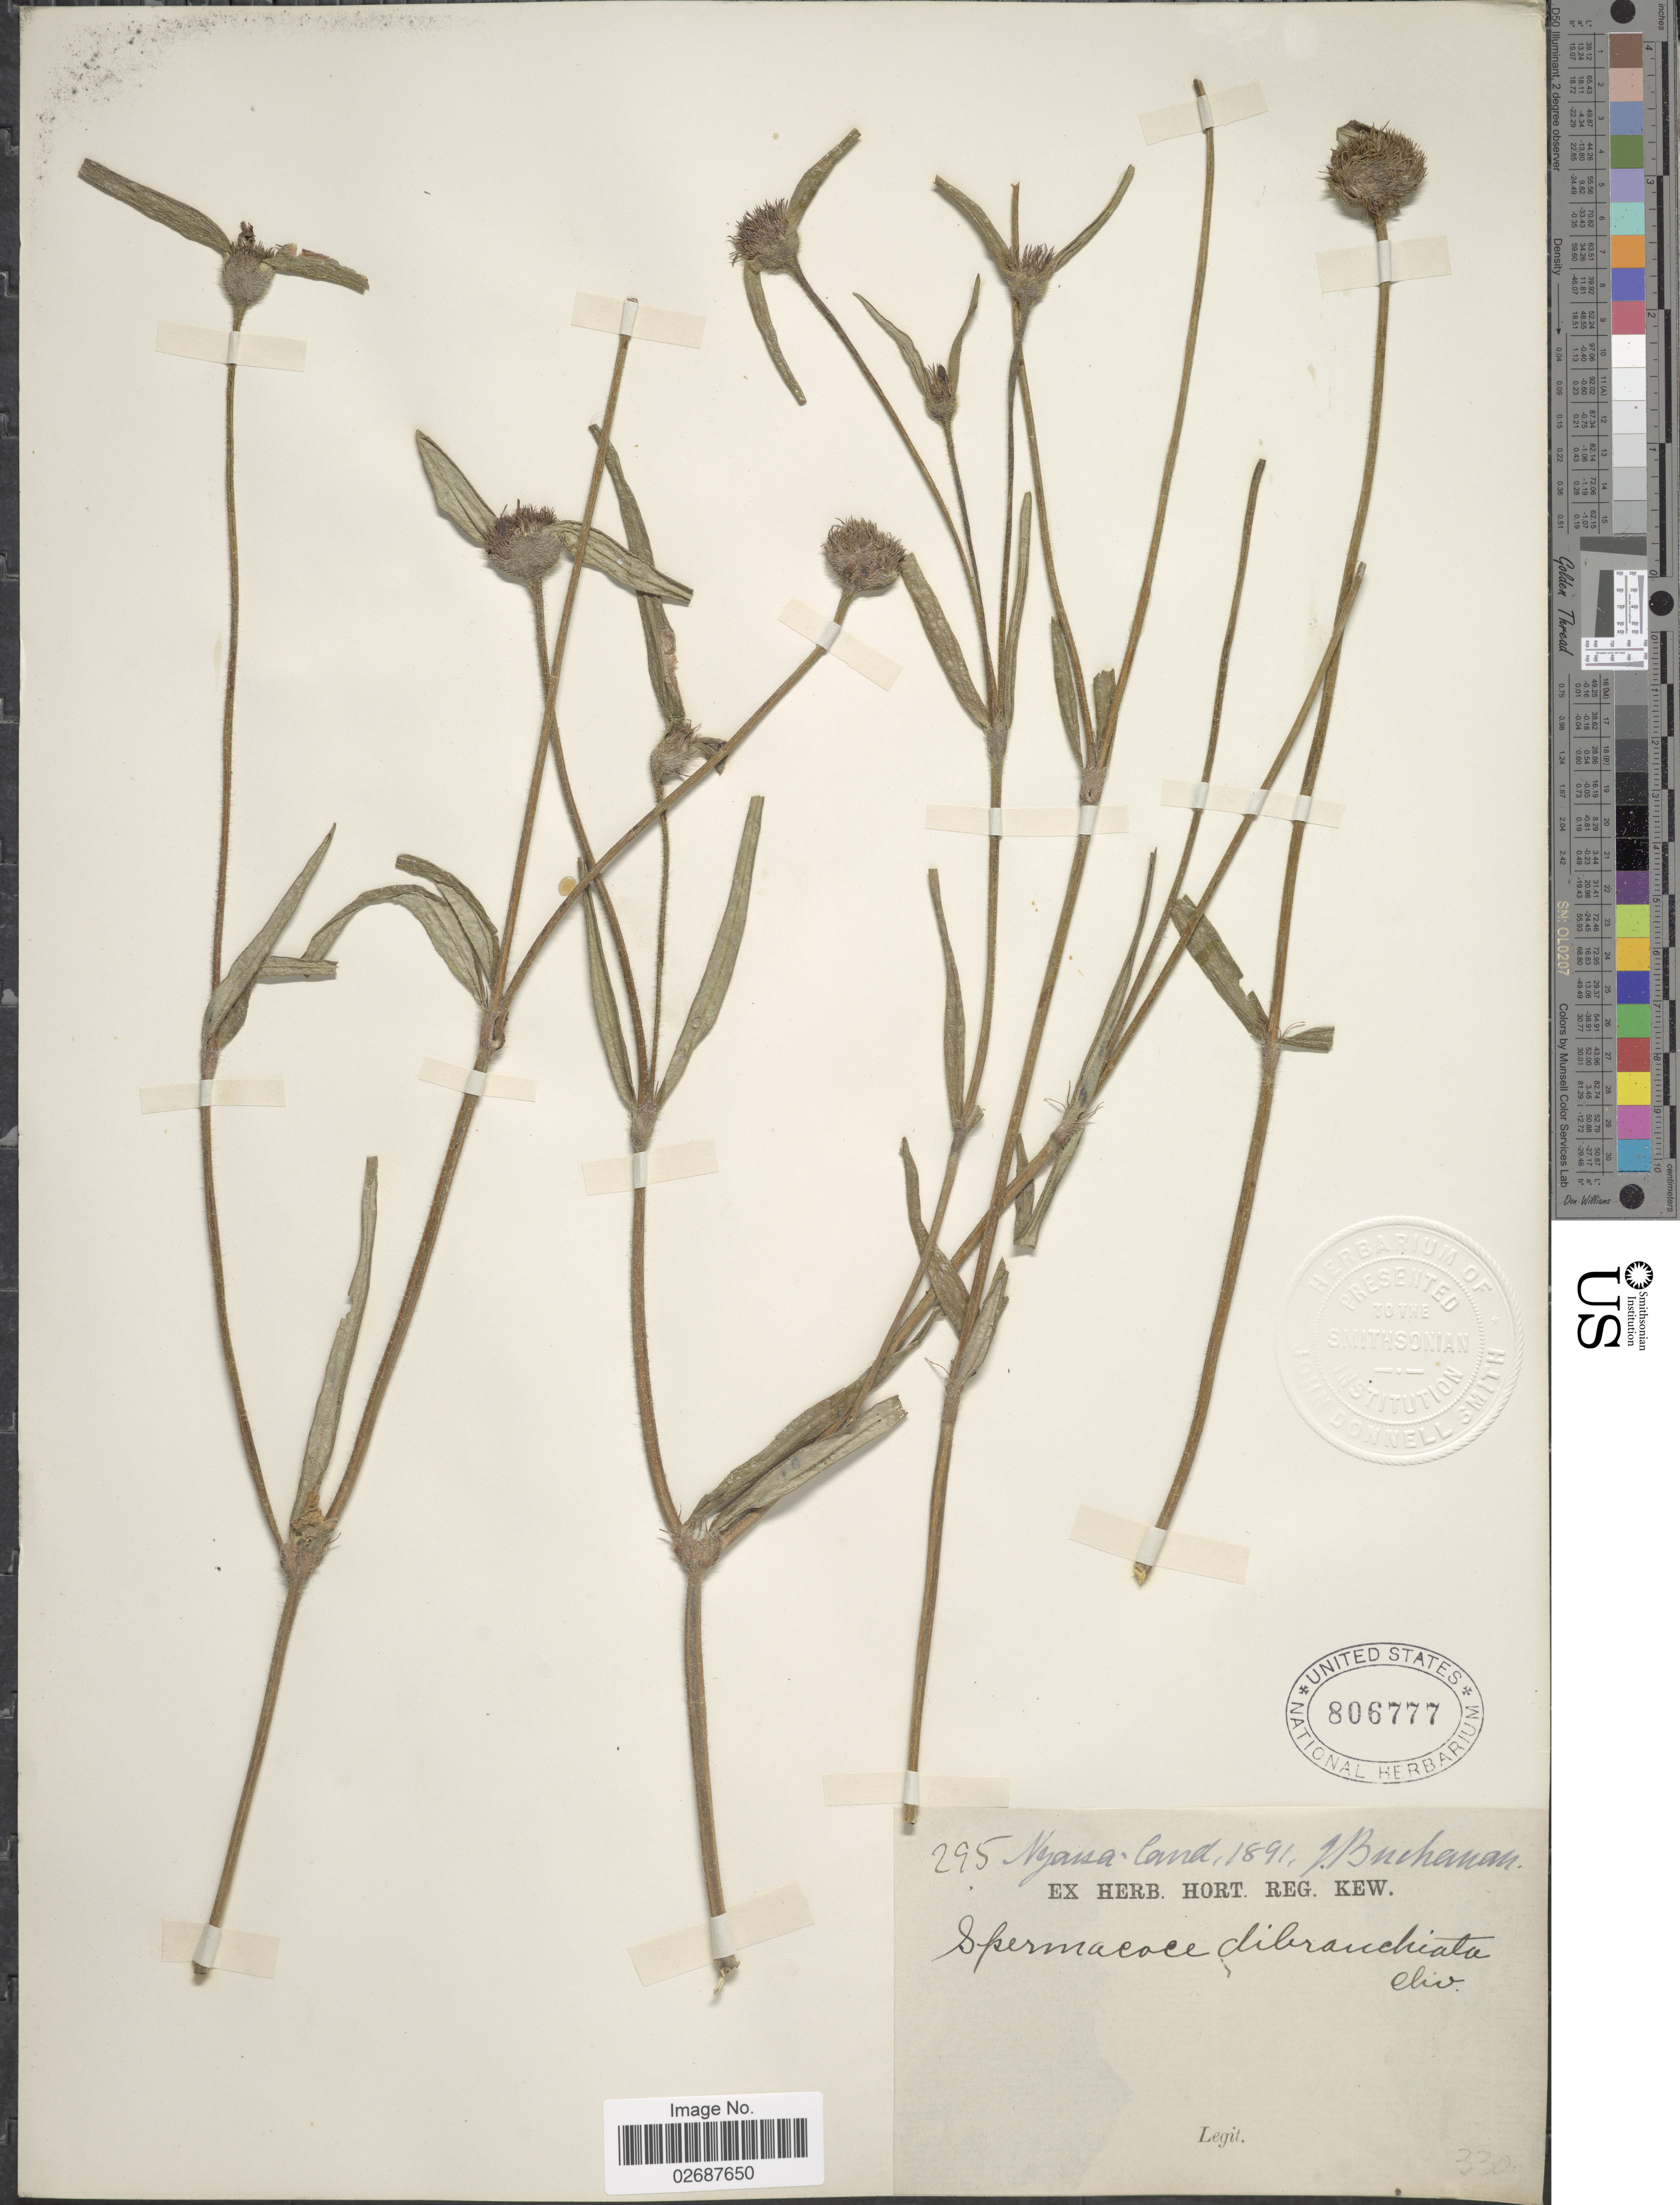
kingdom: Plantae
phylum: Tracheophyta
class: Magnoliopsida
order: Gentianales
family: Rubiaceae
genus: Borreria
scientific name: Borreria dibrachiata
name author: (Oliv.) K. Schum.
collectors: J. Buchanan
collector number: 295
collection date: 1891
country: Malawi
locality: Nyassa-land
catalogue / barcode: US 806777